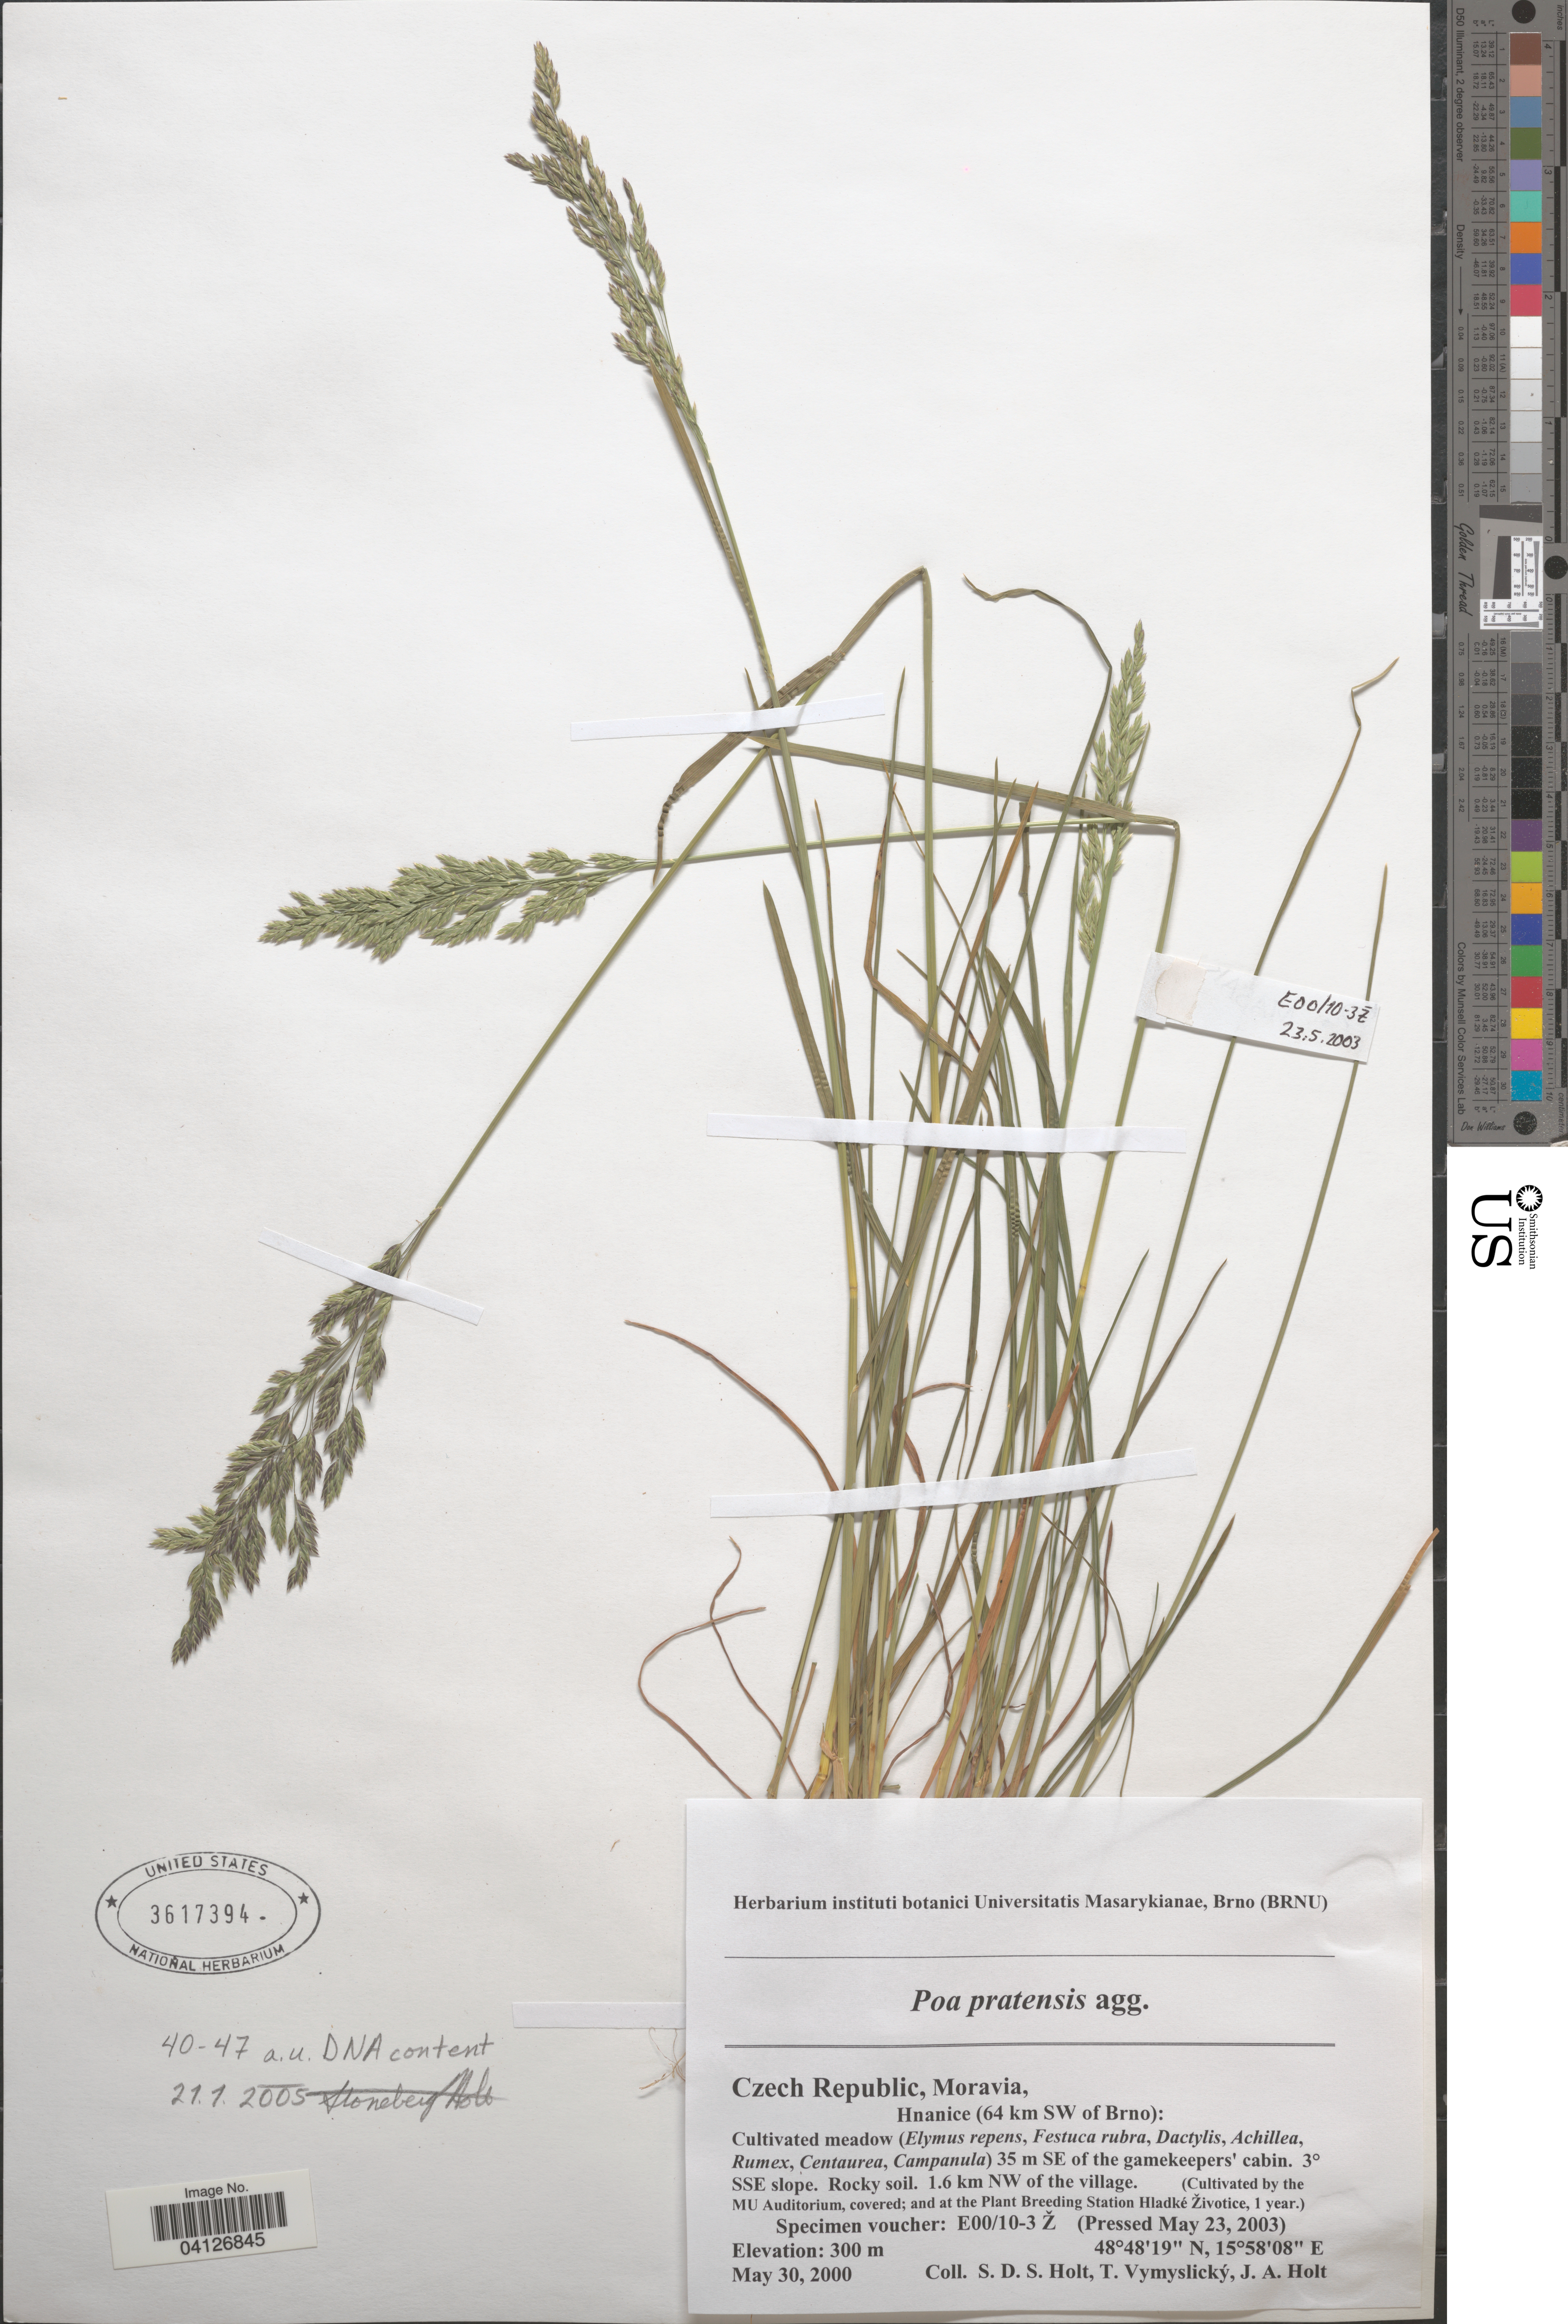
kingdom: Plantae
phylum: Tracheophyta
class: Liliopsida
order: Poales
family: Poaceae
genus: Poa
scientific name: Poa pratensis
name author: L.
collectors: Ex herb. instituti botanici Universitatis Masarykianae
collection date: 2003-05-23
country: Czechia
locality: By the MU Auditorium, covered; and at the Plant Breeding Station Hladké Životice, 1 year.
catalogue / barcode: US 3617394